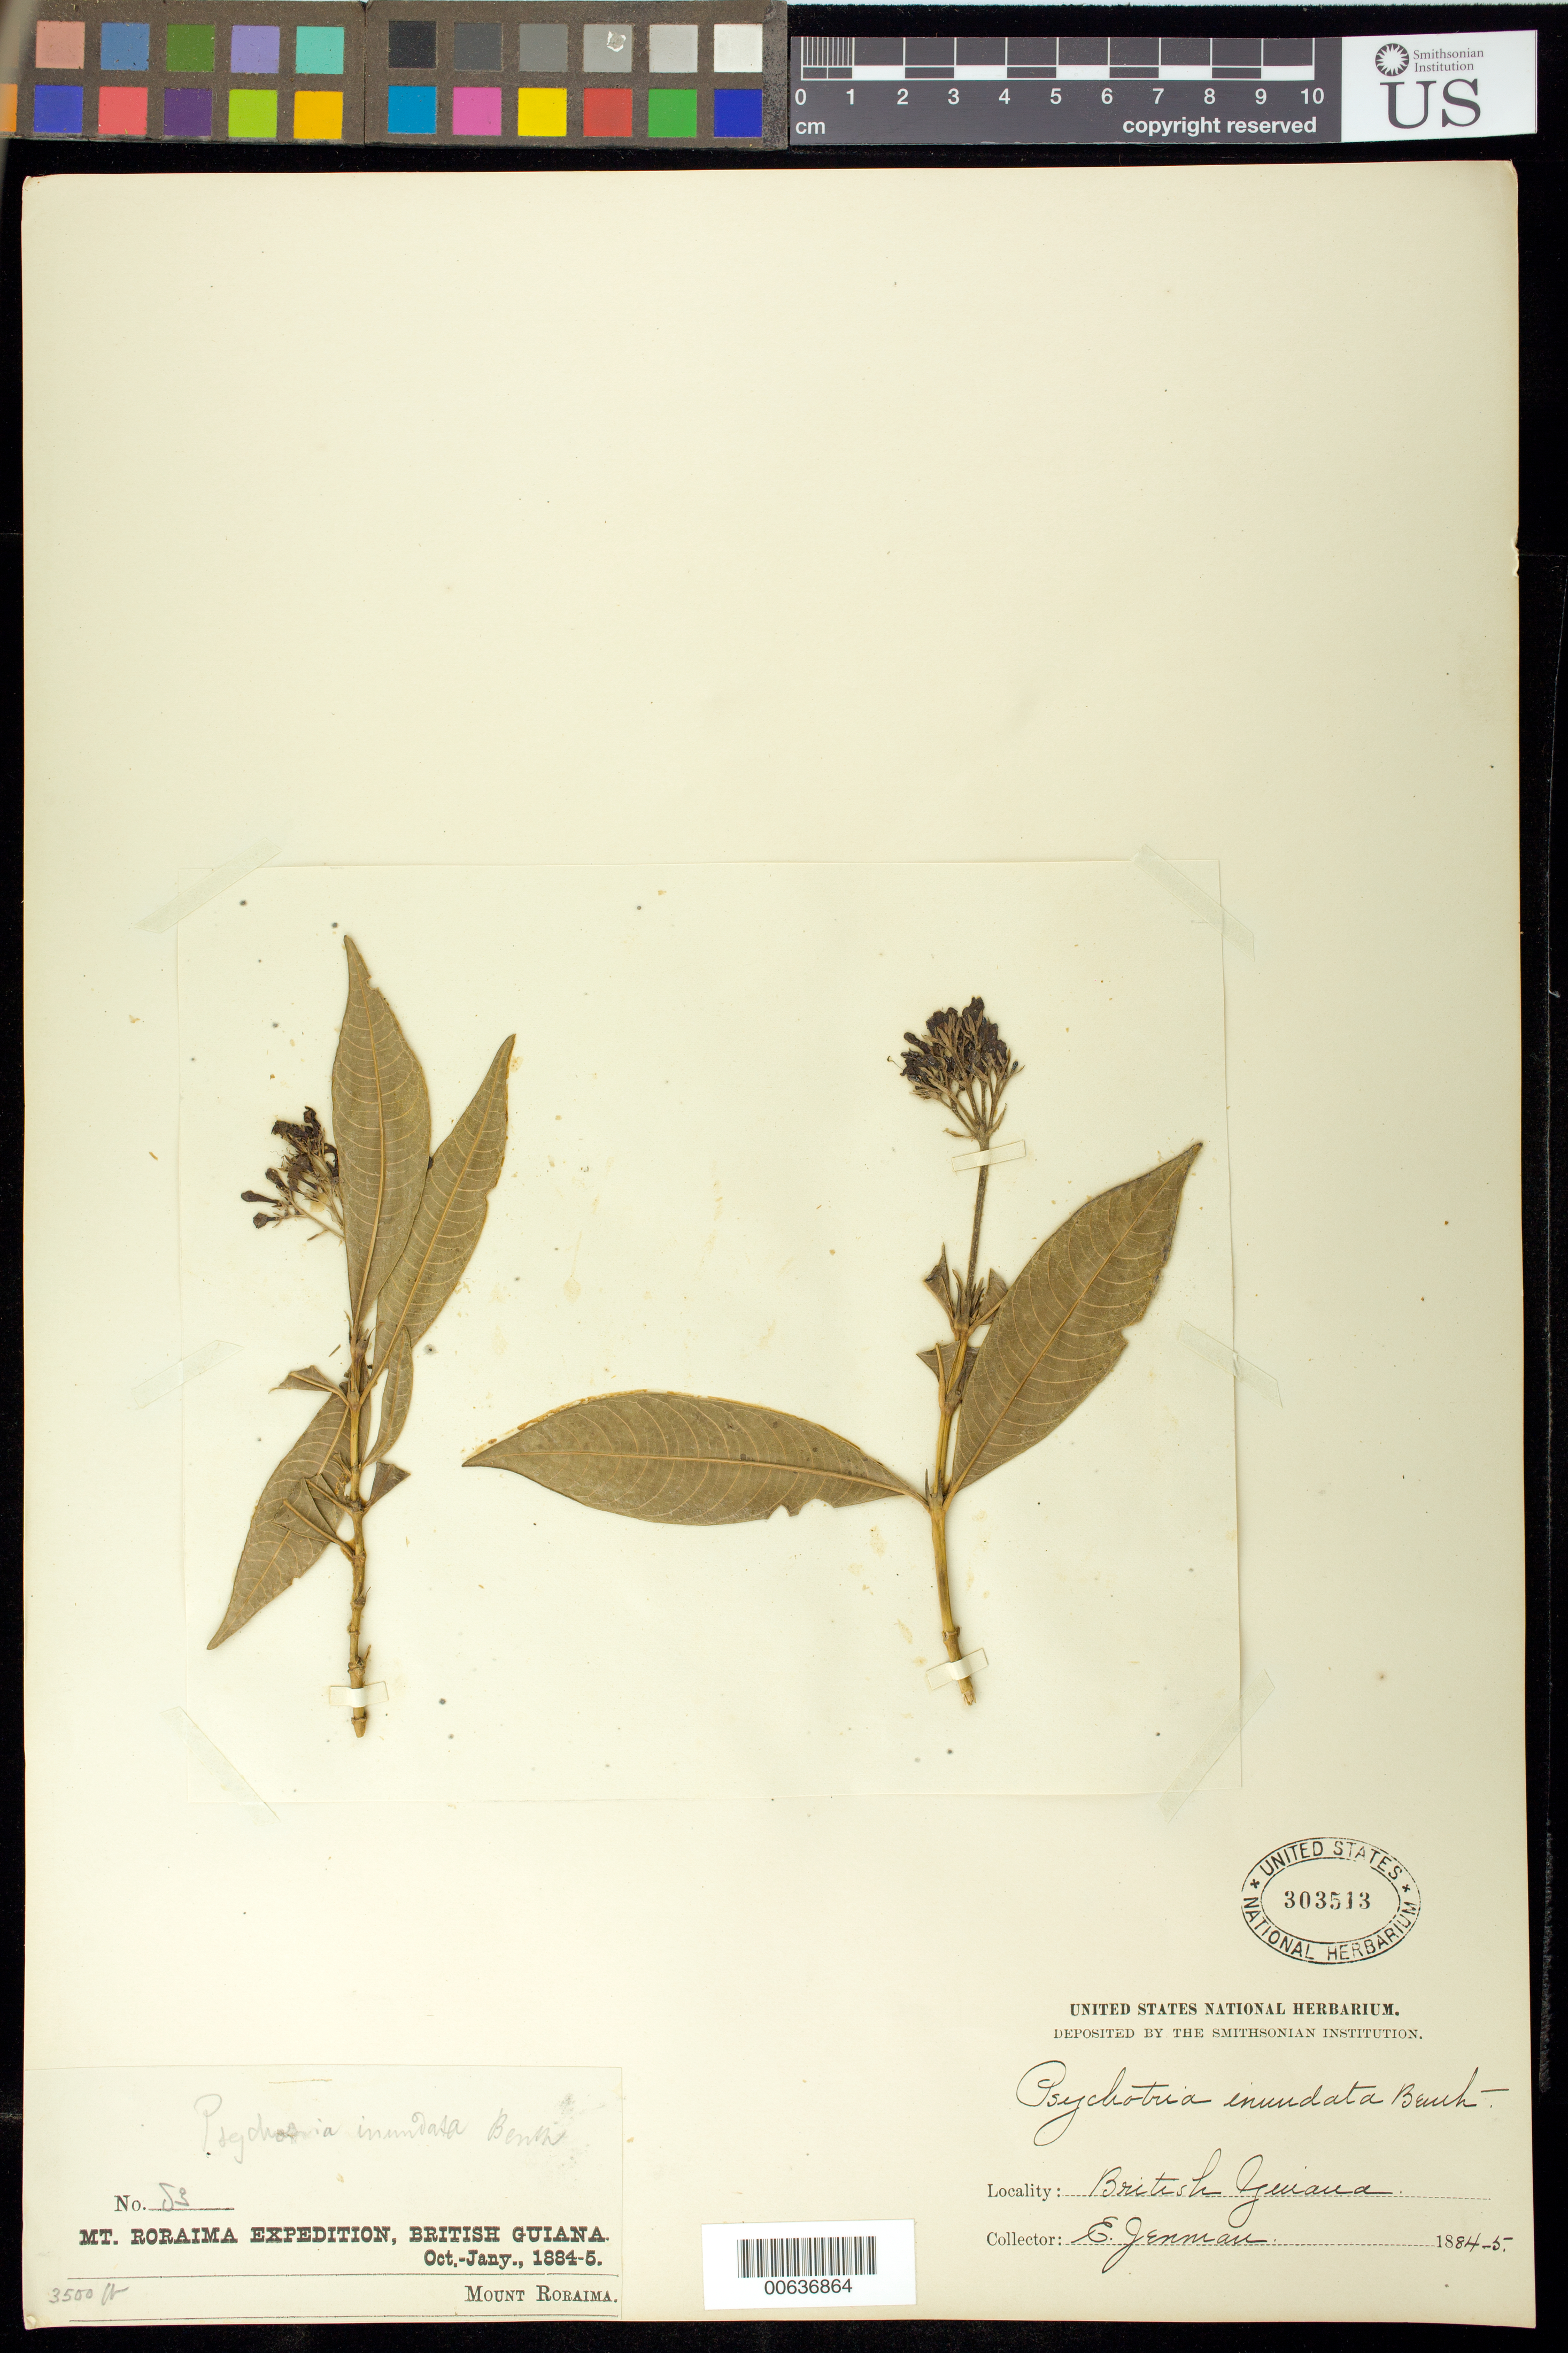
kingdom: Plantae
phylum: Tracheophyta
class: Magnoliopsida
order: Gentianales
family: Rubiaceae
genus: Psychotria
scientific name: Psychotria capitata subsp. inundata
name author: (Benth.) Steyerm.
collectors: G. S. Jenman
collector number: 83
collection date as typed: October 1884 to January 1885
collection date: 1884-10/1885-01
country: Guyana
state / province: Cuyuni-Mazaruni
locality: Mt. Roraima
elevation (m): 320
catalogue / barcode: US 303513